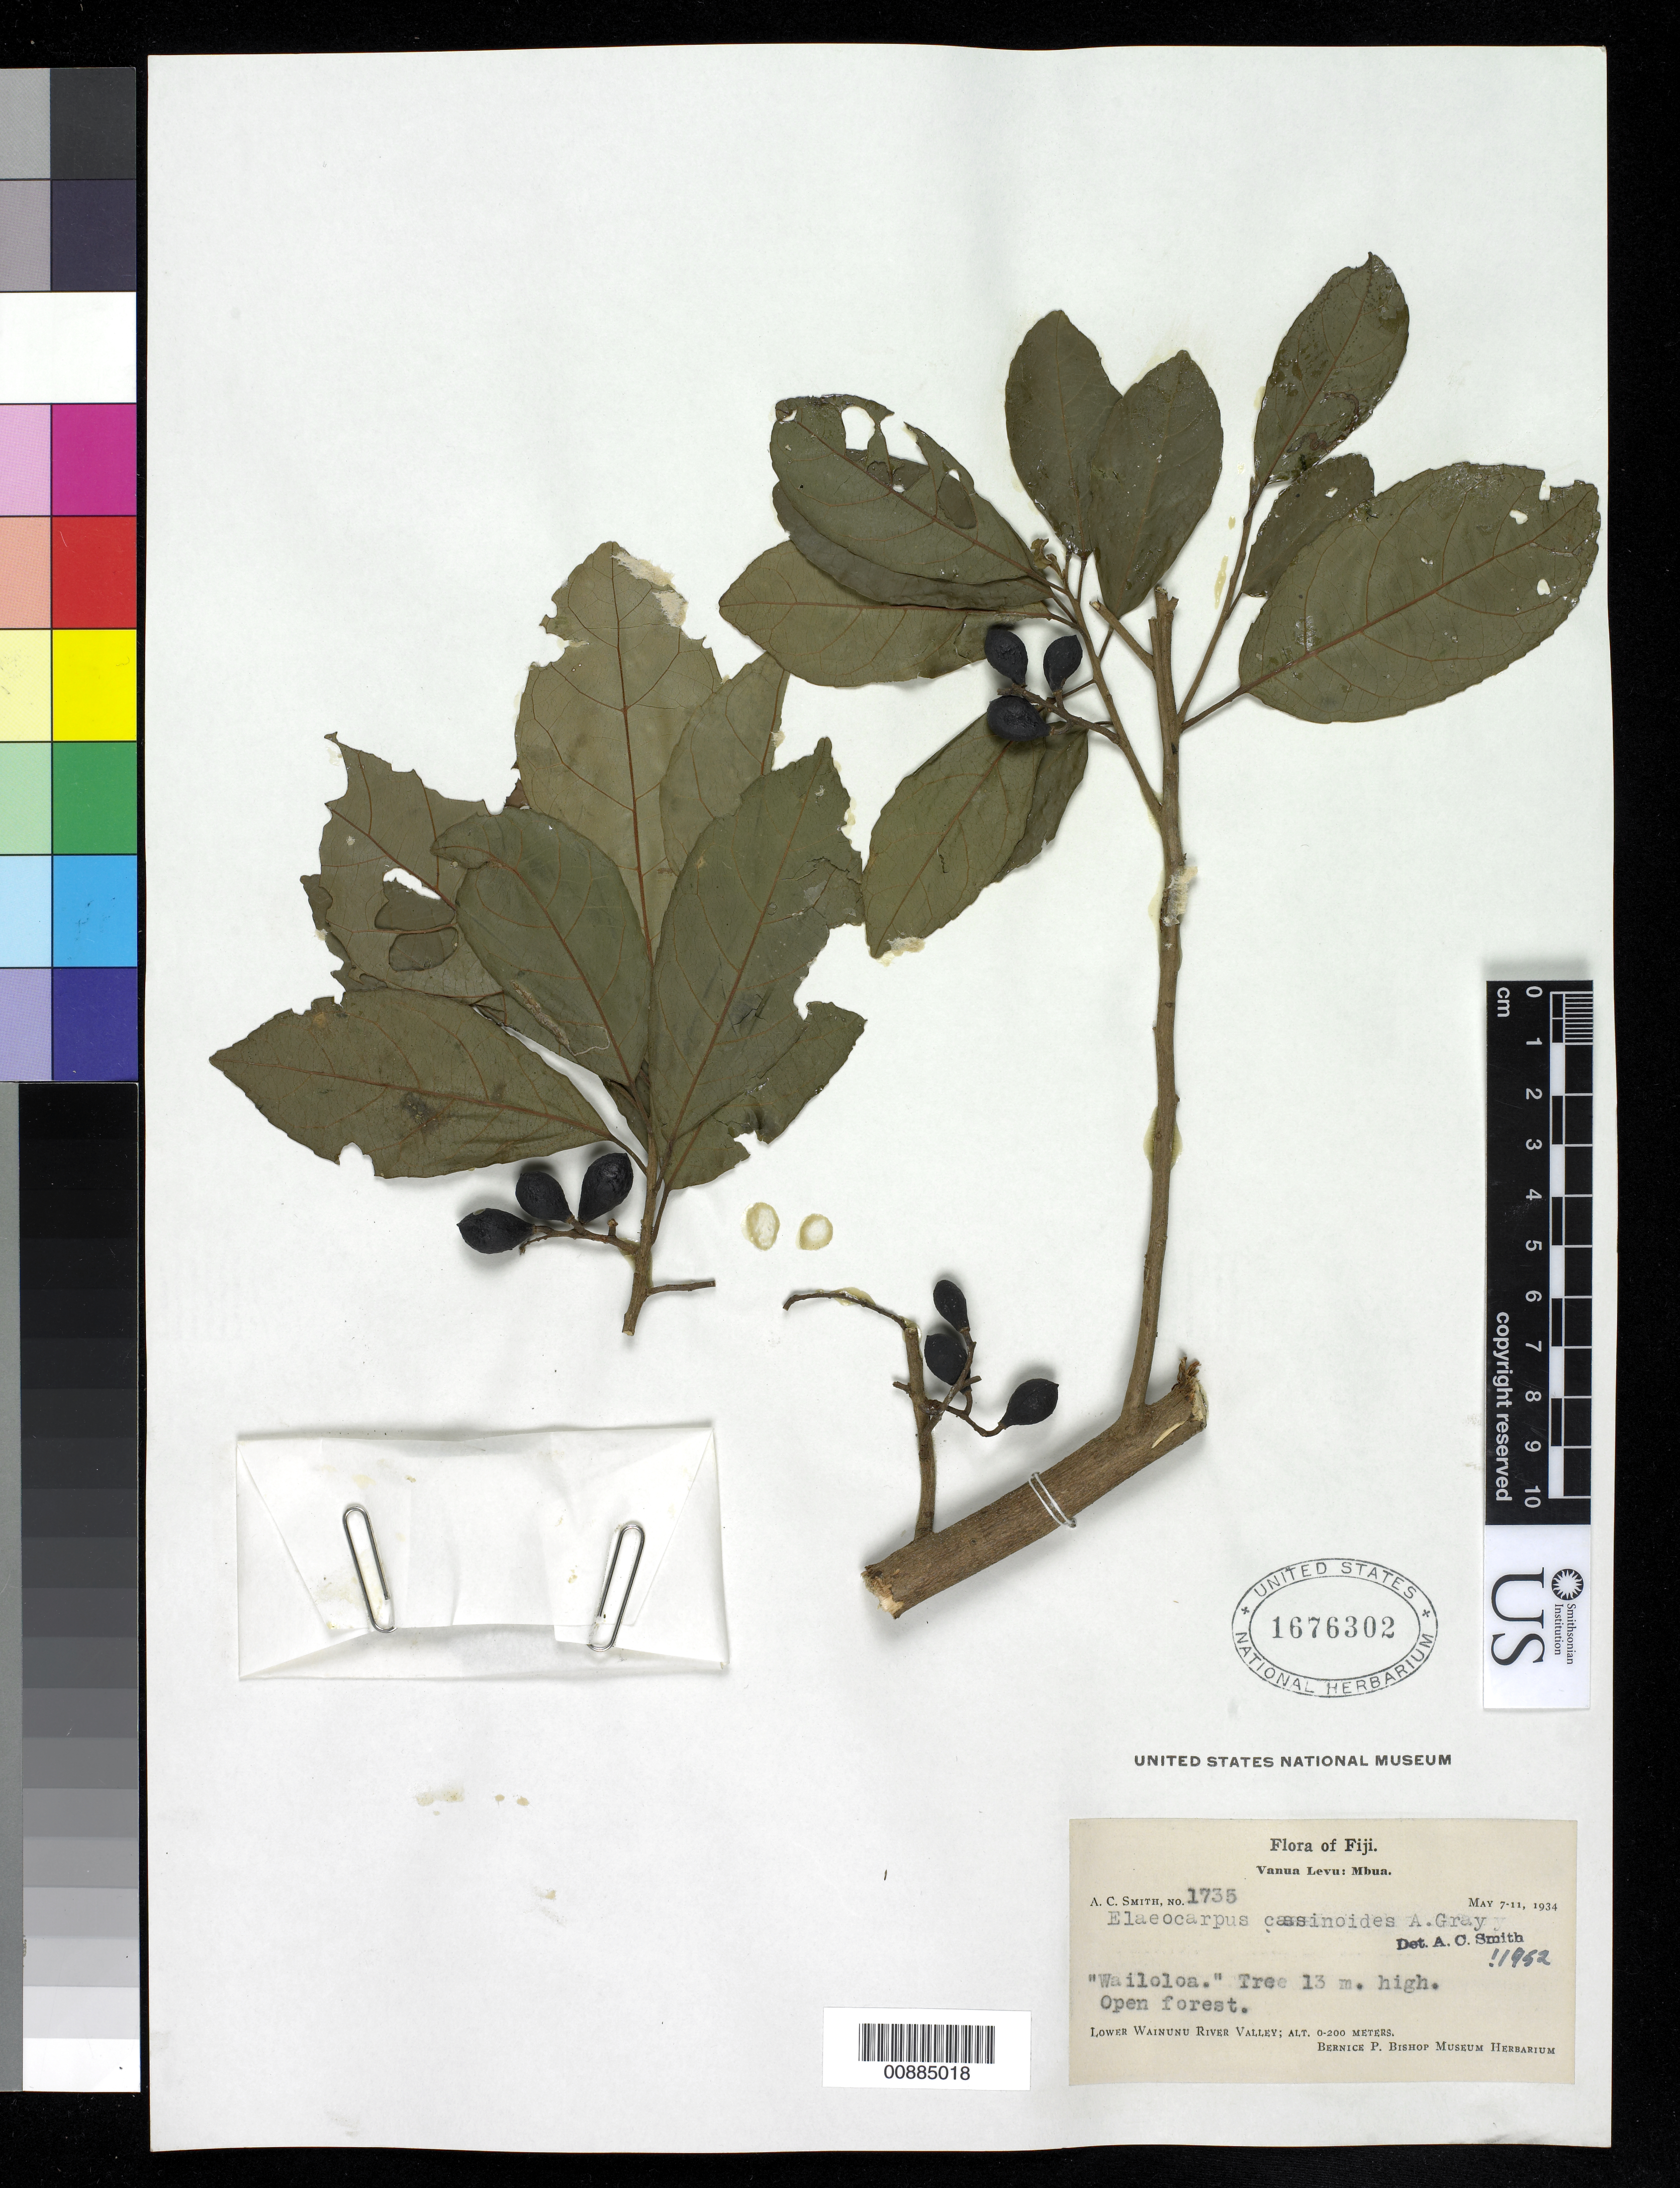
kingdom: Plantae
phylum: Tracheophyta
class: Magnoliopsida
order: Oxalidales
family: Elaeocarpaceae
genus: Elaeocarpus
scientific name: Elaeocarpus cassinoides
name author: A. Gray in Wilkes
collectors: C. A. Smith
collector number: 1735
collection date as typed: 07 May 1934 to 11 May 1934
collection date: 1934-05-07/1934-05-11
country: Fiji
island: Vanua Levu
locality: Lower Wainunu River Valley, Mbua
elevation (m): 0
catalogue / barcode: US 1676302